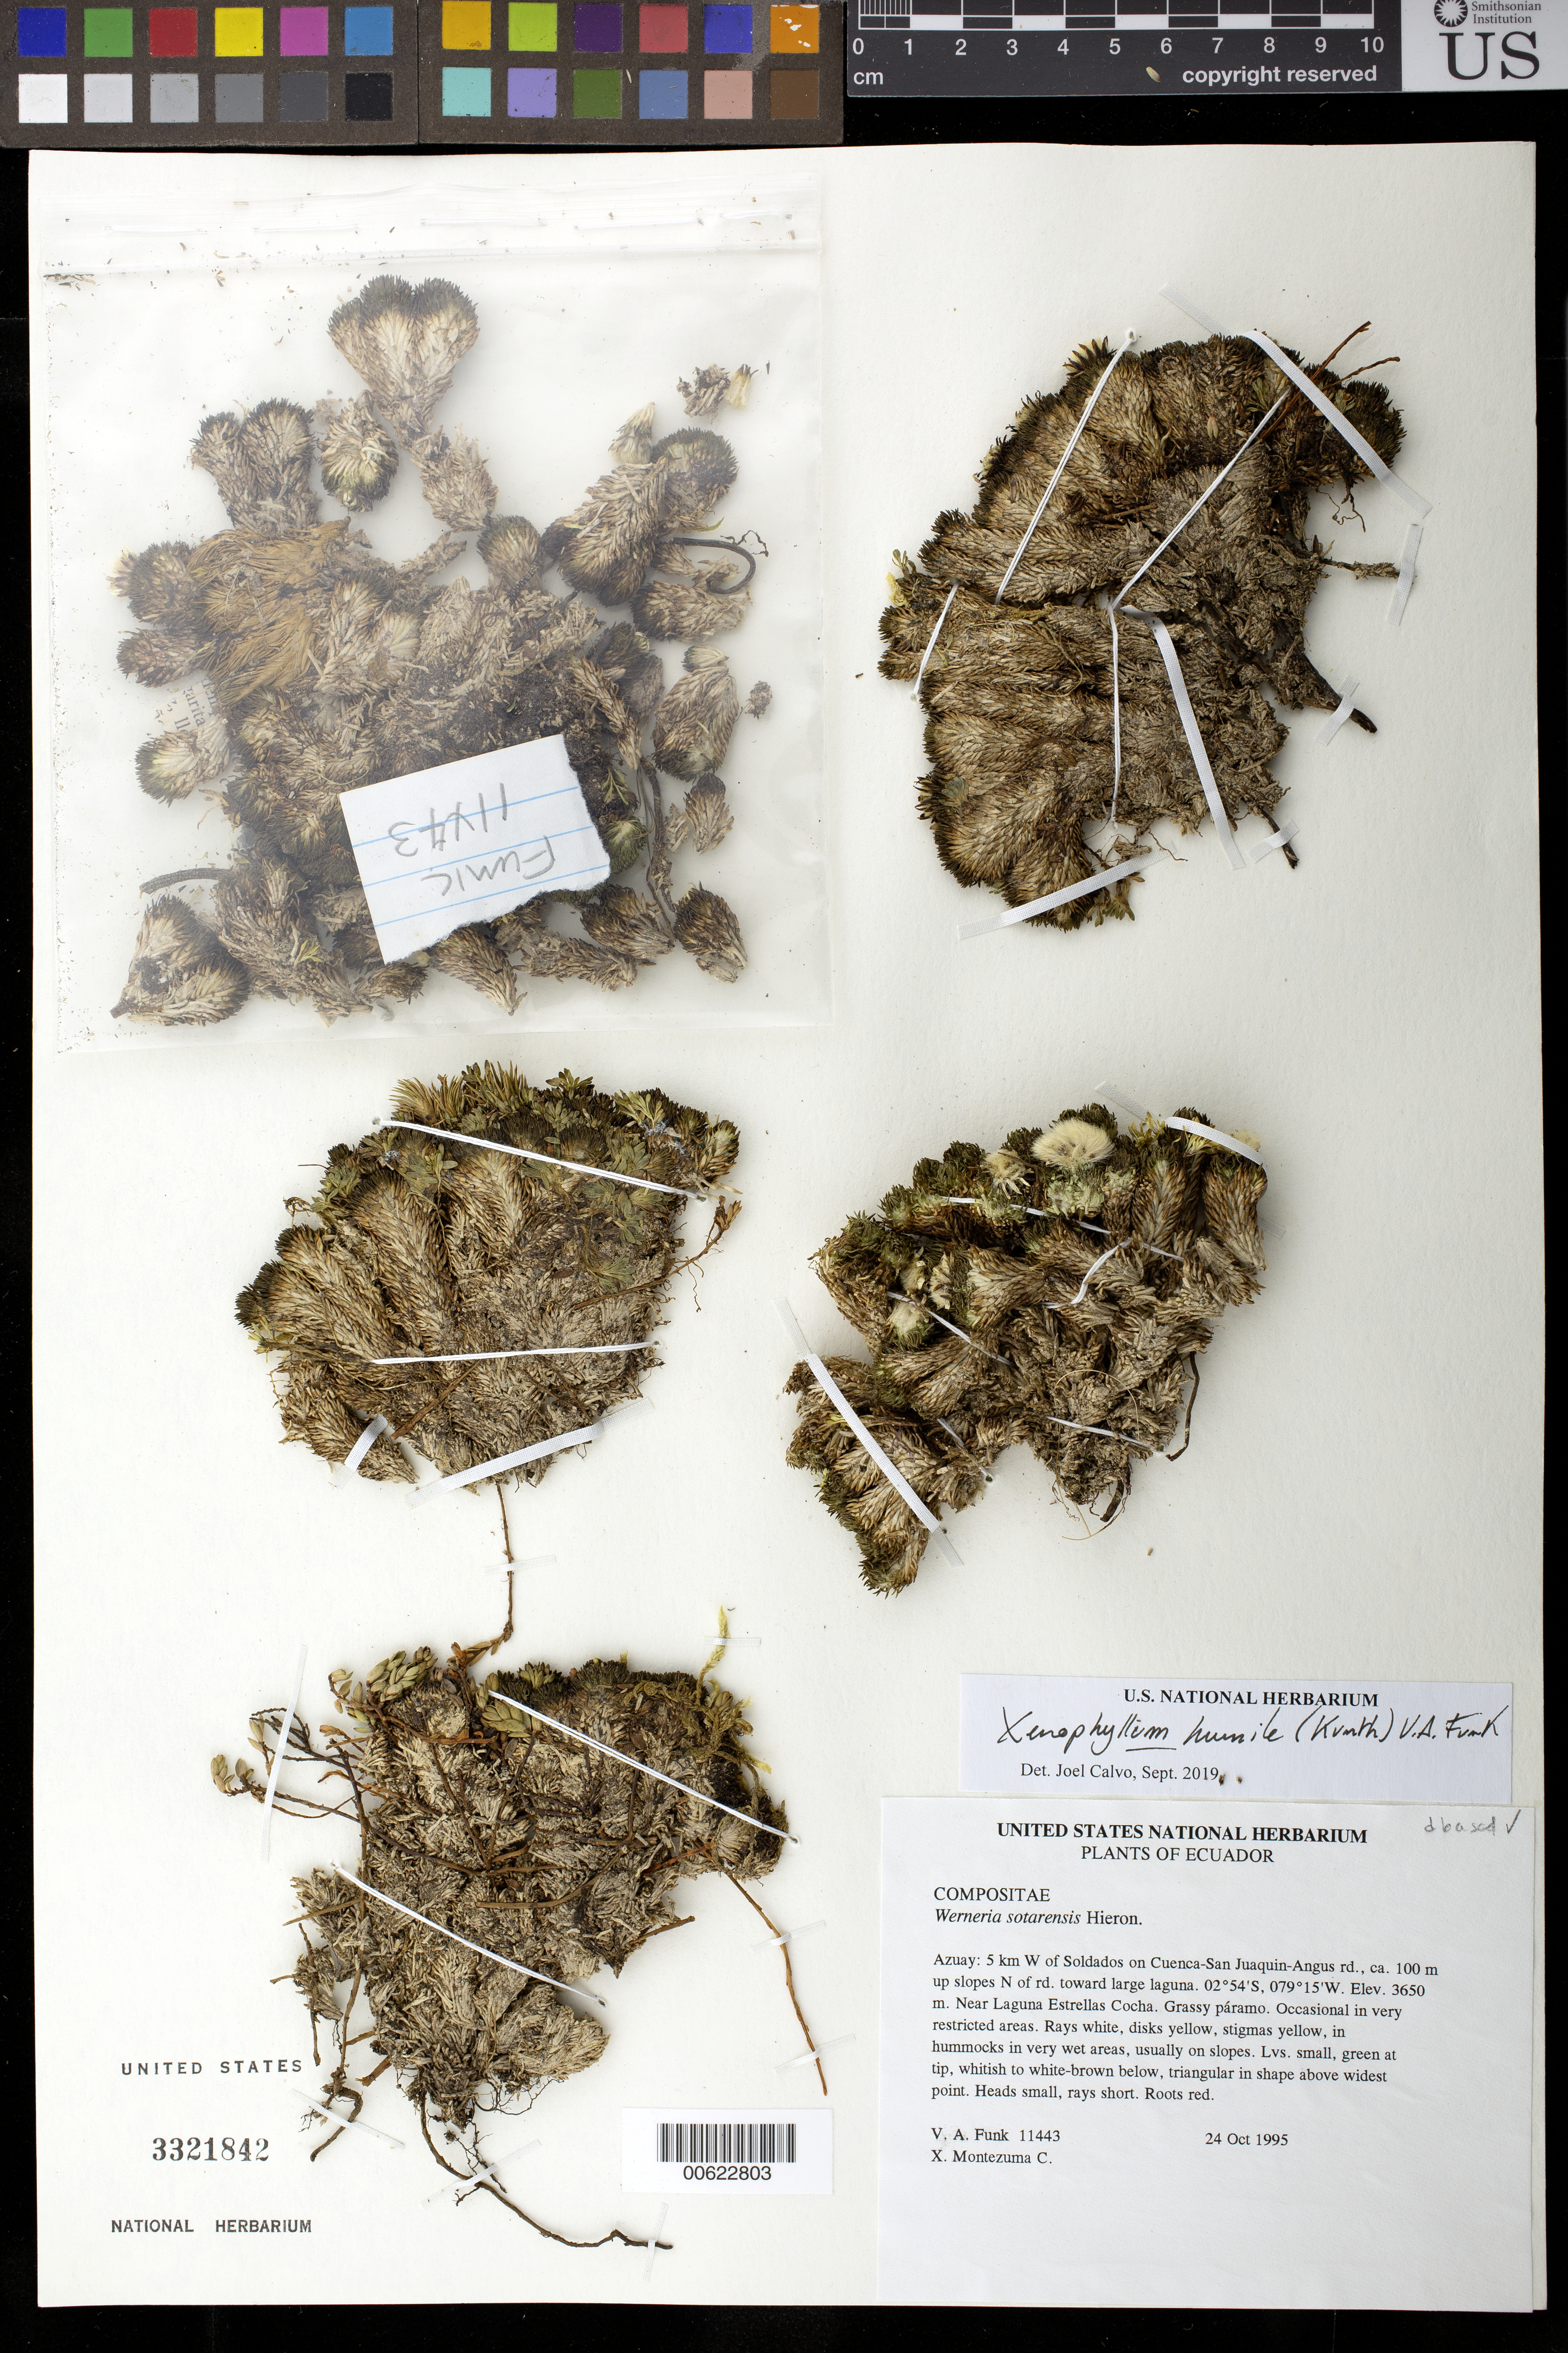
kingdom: Plantae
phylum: Tracheophyta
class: Magnoliopsida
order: Asterales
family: Asteraceae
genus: Xenophyllum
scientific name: Xenophyllum humile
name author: (Kunth) V.A. Funk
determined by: Calvo, Joel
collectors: V. Funk & X. Montezuma C.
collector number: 11443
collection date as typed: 24 October 1995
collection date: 1995-10-24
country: Ecuador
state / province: Azuay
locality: Soldados, 5 km W of, on Cuenca-San Juaquin-Angus rd., ca. 100 m up slopes N of rd. toward large laguna. Near Laguna Estrellas Cocha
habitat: Grassy paramo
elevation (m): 3650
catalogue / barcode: US 3321842